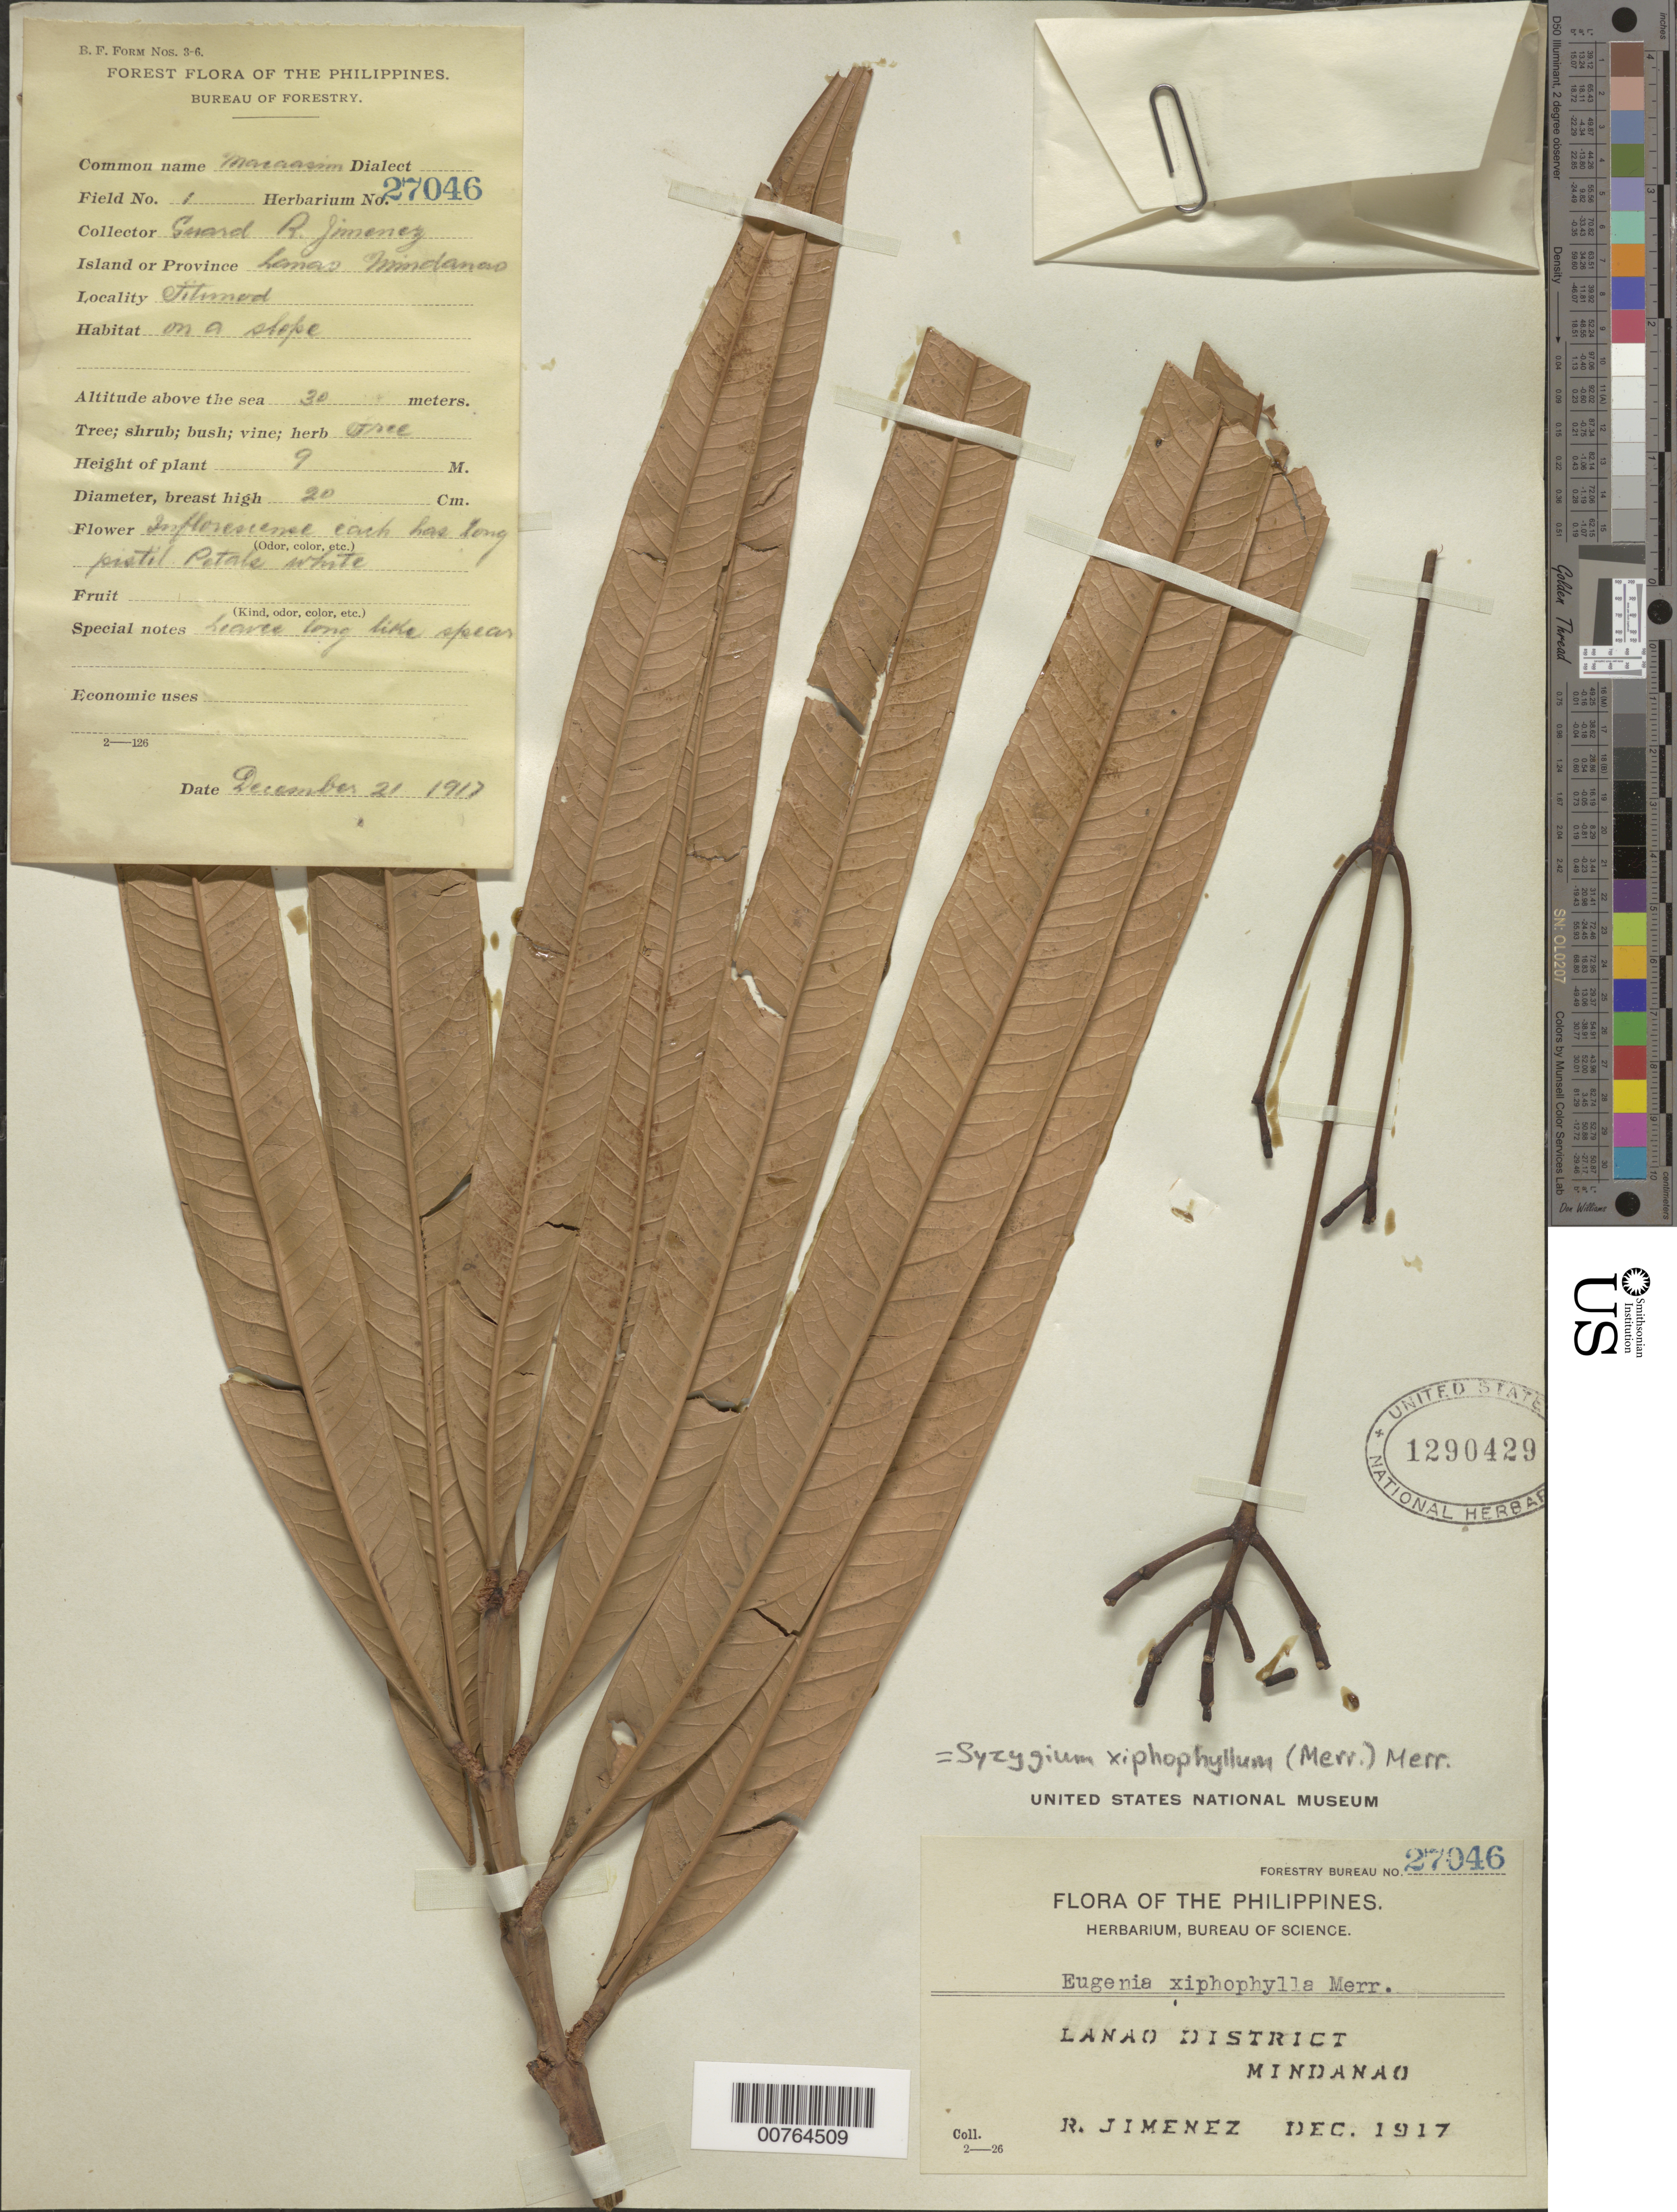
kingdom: Plantae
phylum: Tracheophyta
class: Magnoliopsida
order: Myrtales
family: Myrtaceae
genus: Syzygium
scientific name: Syzygium xiphophyllum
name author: (Merr.) Merr.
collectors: R. Jiménez M.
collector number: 27046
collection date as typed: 21 Dec 1917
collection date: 1917-12-21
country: Philippines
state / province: Muslim Mindanao / Northern Mindanao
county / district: Lanao del Norte / Lanao del Sur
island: Mindanao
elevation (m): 30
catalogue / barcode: US 1290429